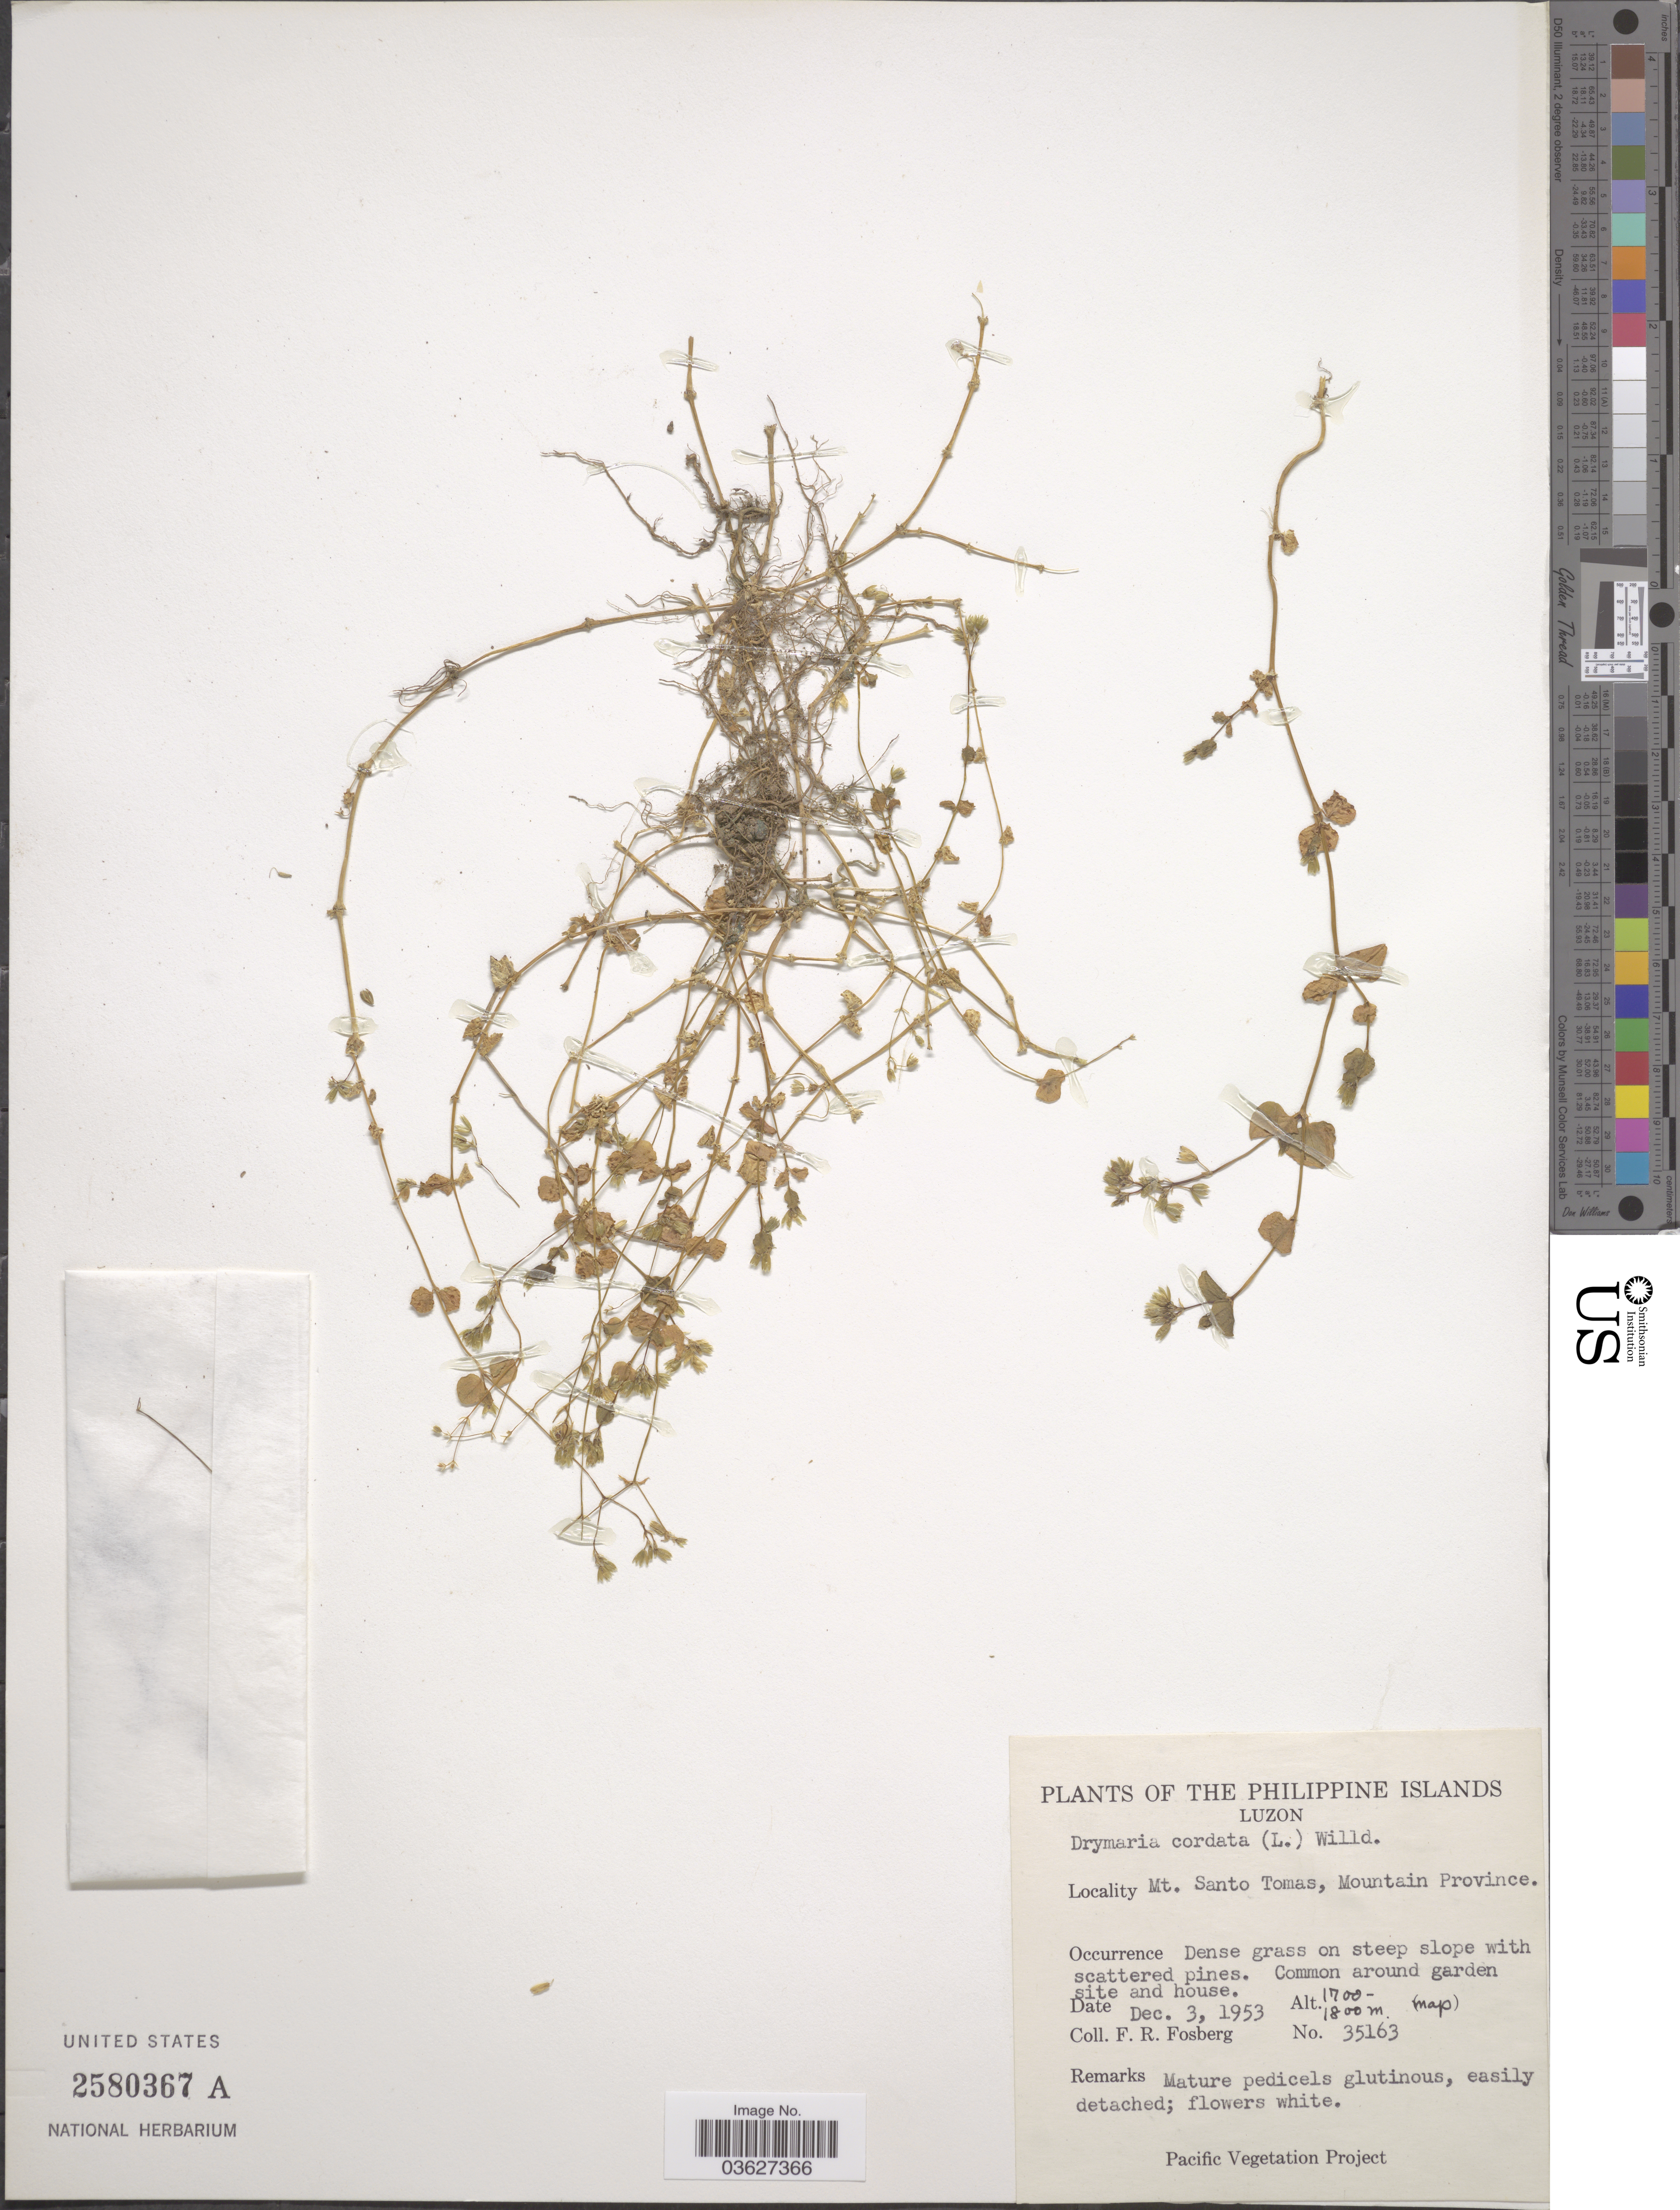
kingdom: Plantae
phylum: Tracheophyta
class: Magnoliopsida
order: Caryophyllales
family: Caryophyllaceae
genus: Drymaria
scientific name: Drymaria cordata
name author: (L.) Willd. ex Schult.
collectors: F. R. Fosberg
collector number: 35163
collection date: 1953-12-03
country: Philippines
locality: Luzon. Mt. Santo Tomas, Mountain Province.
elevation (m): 1700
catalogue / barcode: US 2580367A